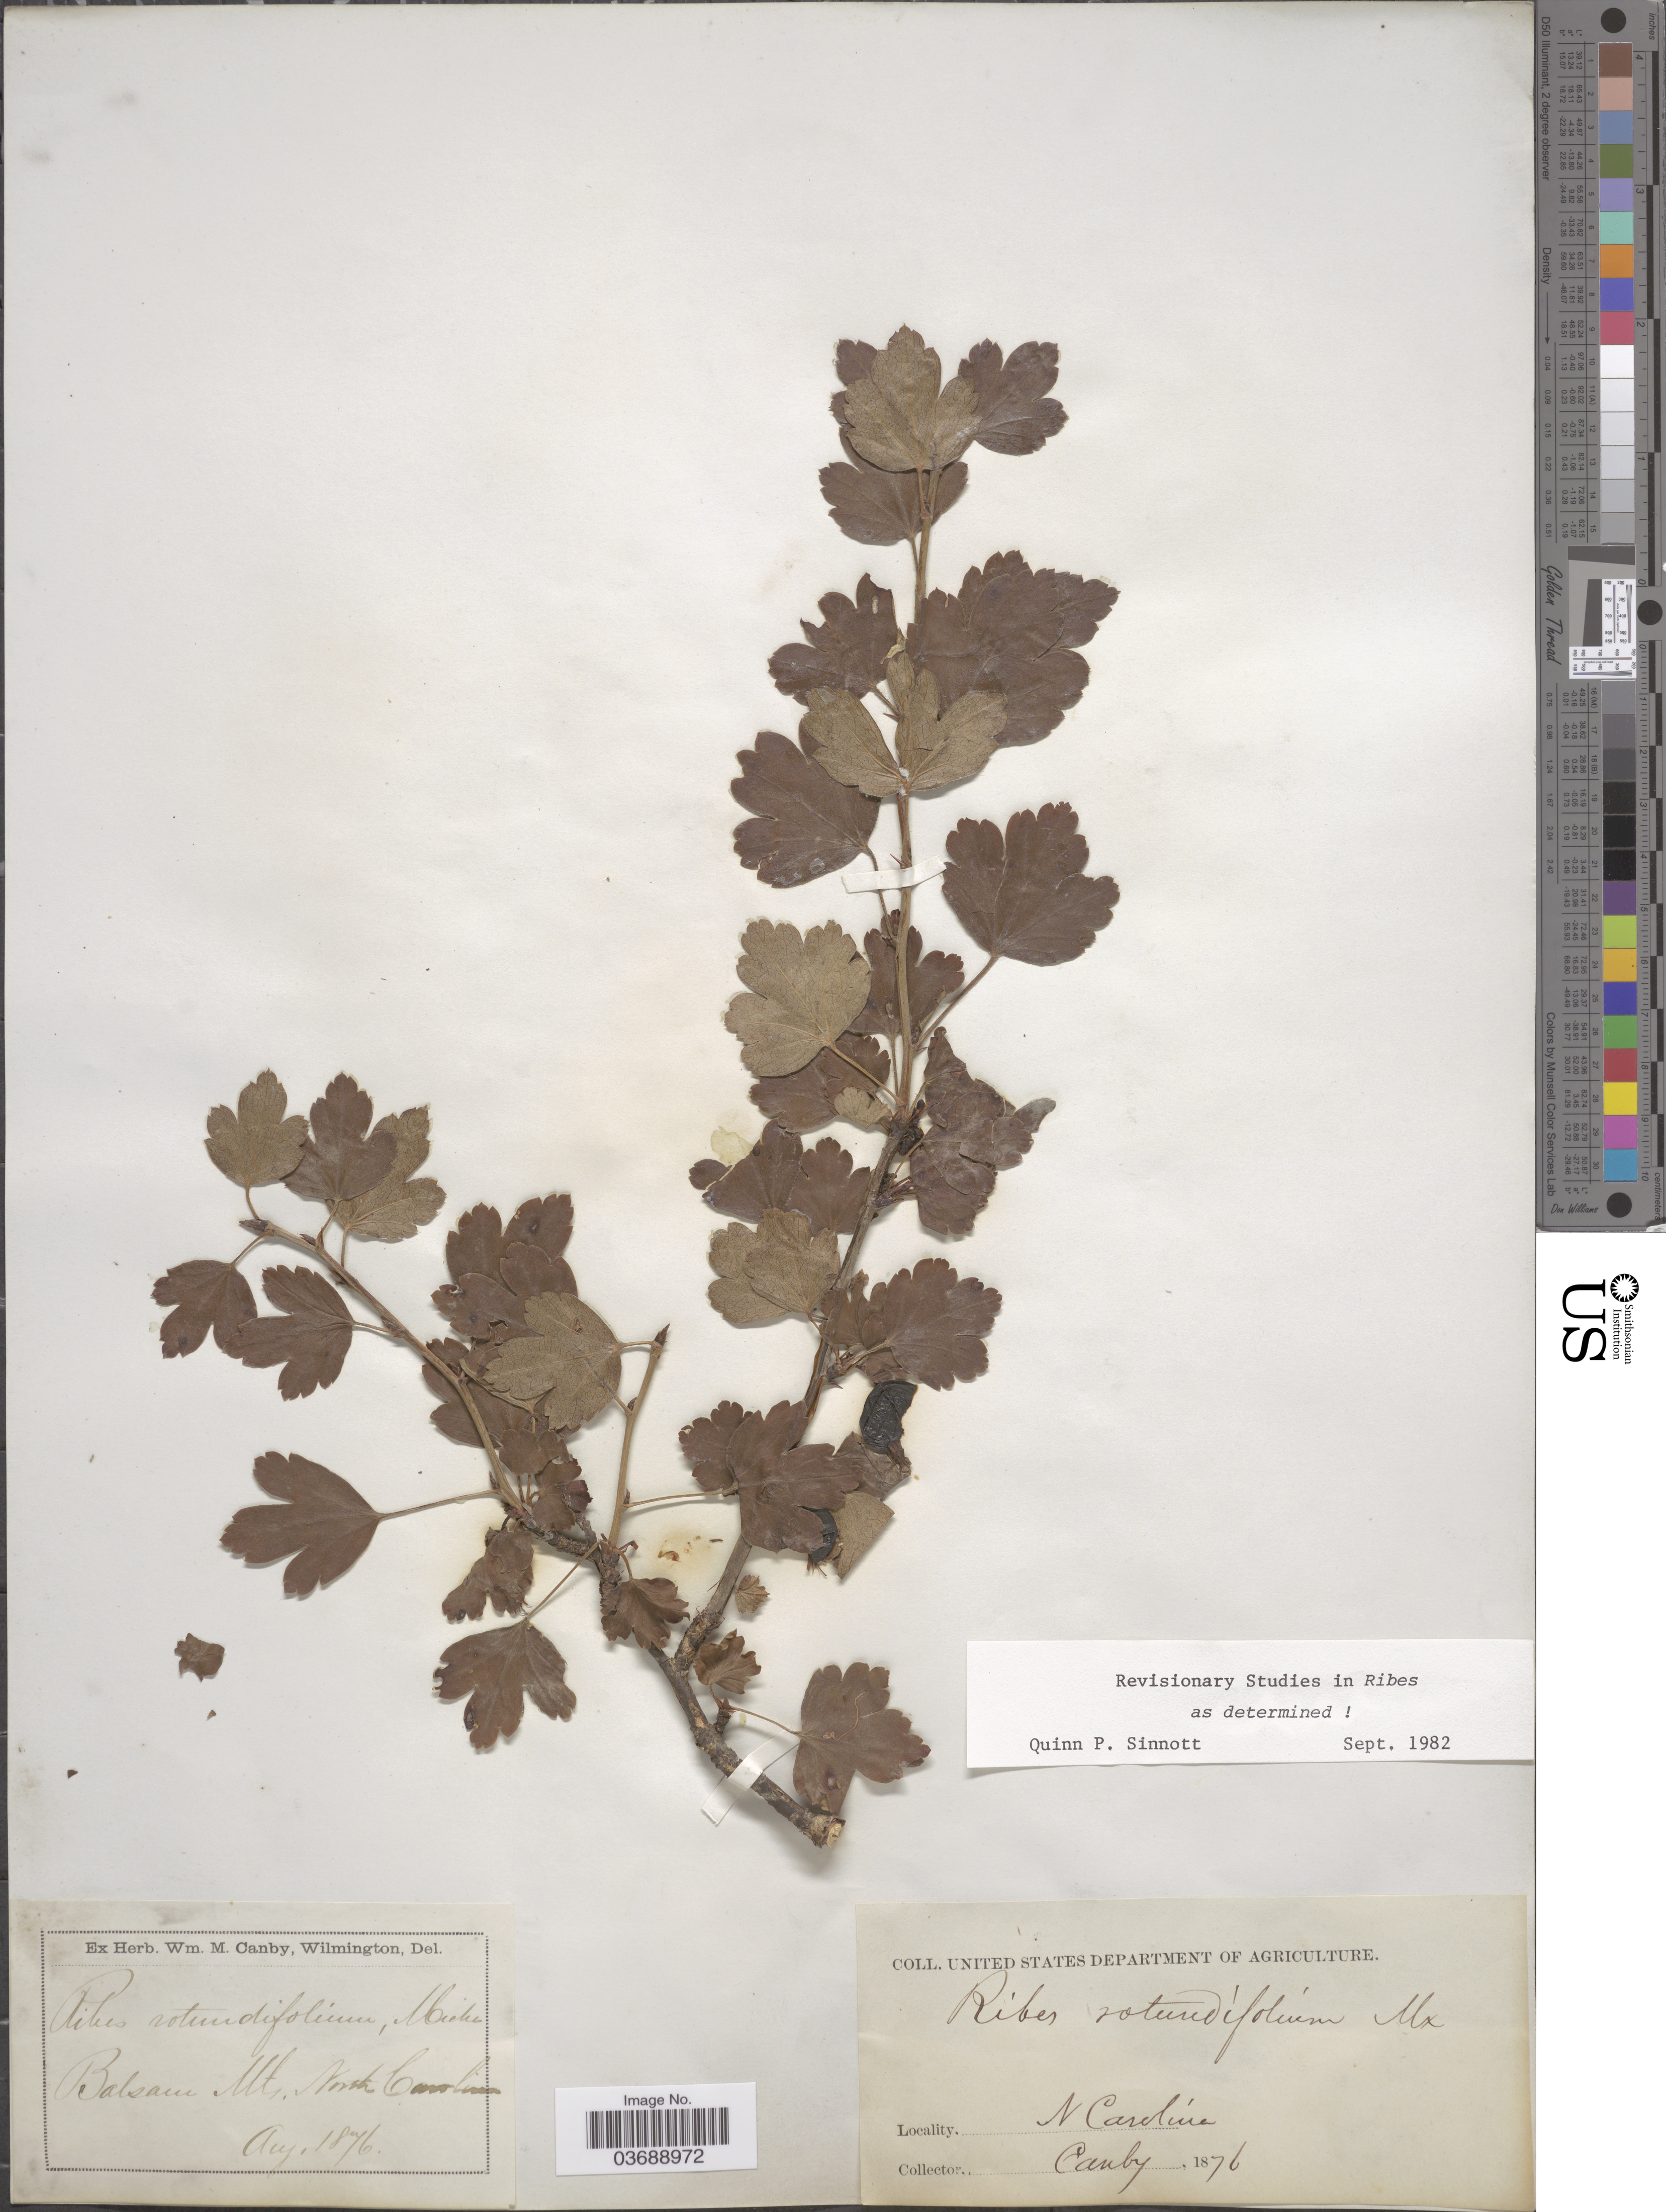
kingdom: Plantae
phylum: Tracheophyta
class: Magnoliopsida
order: Saxifragales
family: Grossulariaceae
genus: Ribes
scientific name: Ribes rotundifolium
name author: Michx.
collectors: W. M. Canby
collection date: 1876-08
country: United States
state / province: North Carolina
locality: Balsam Mts.